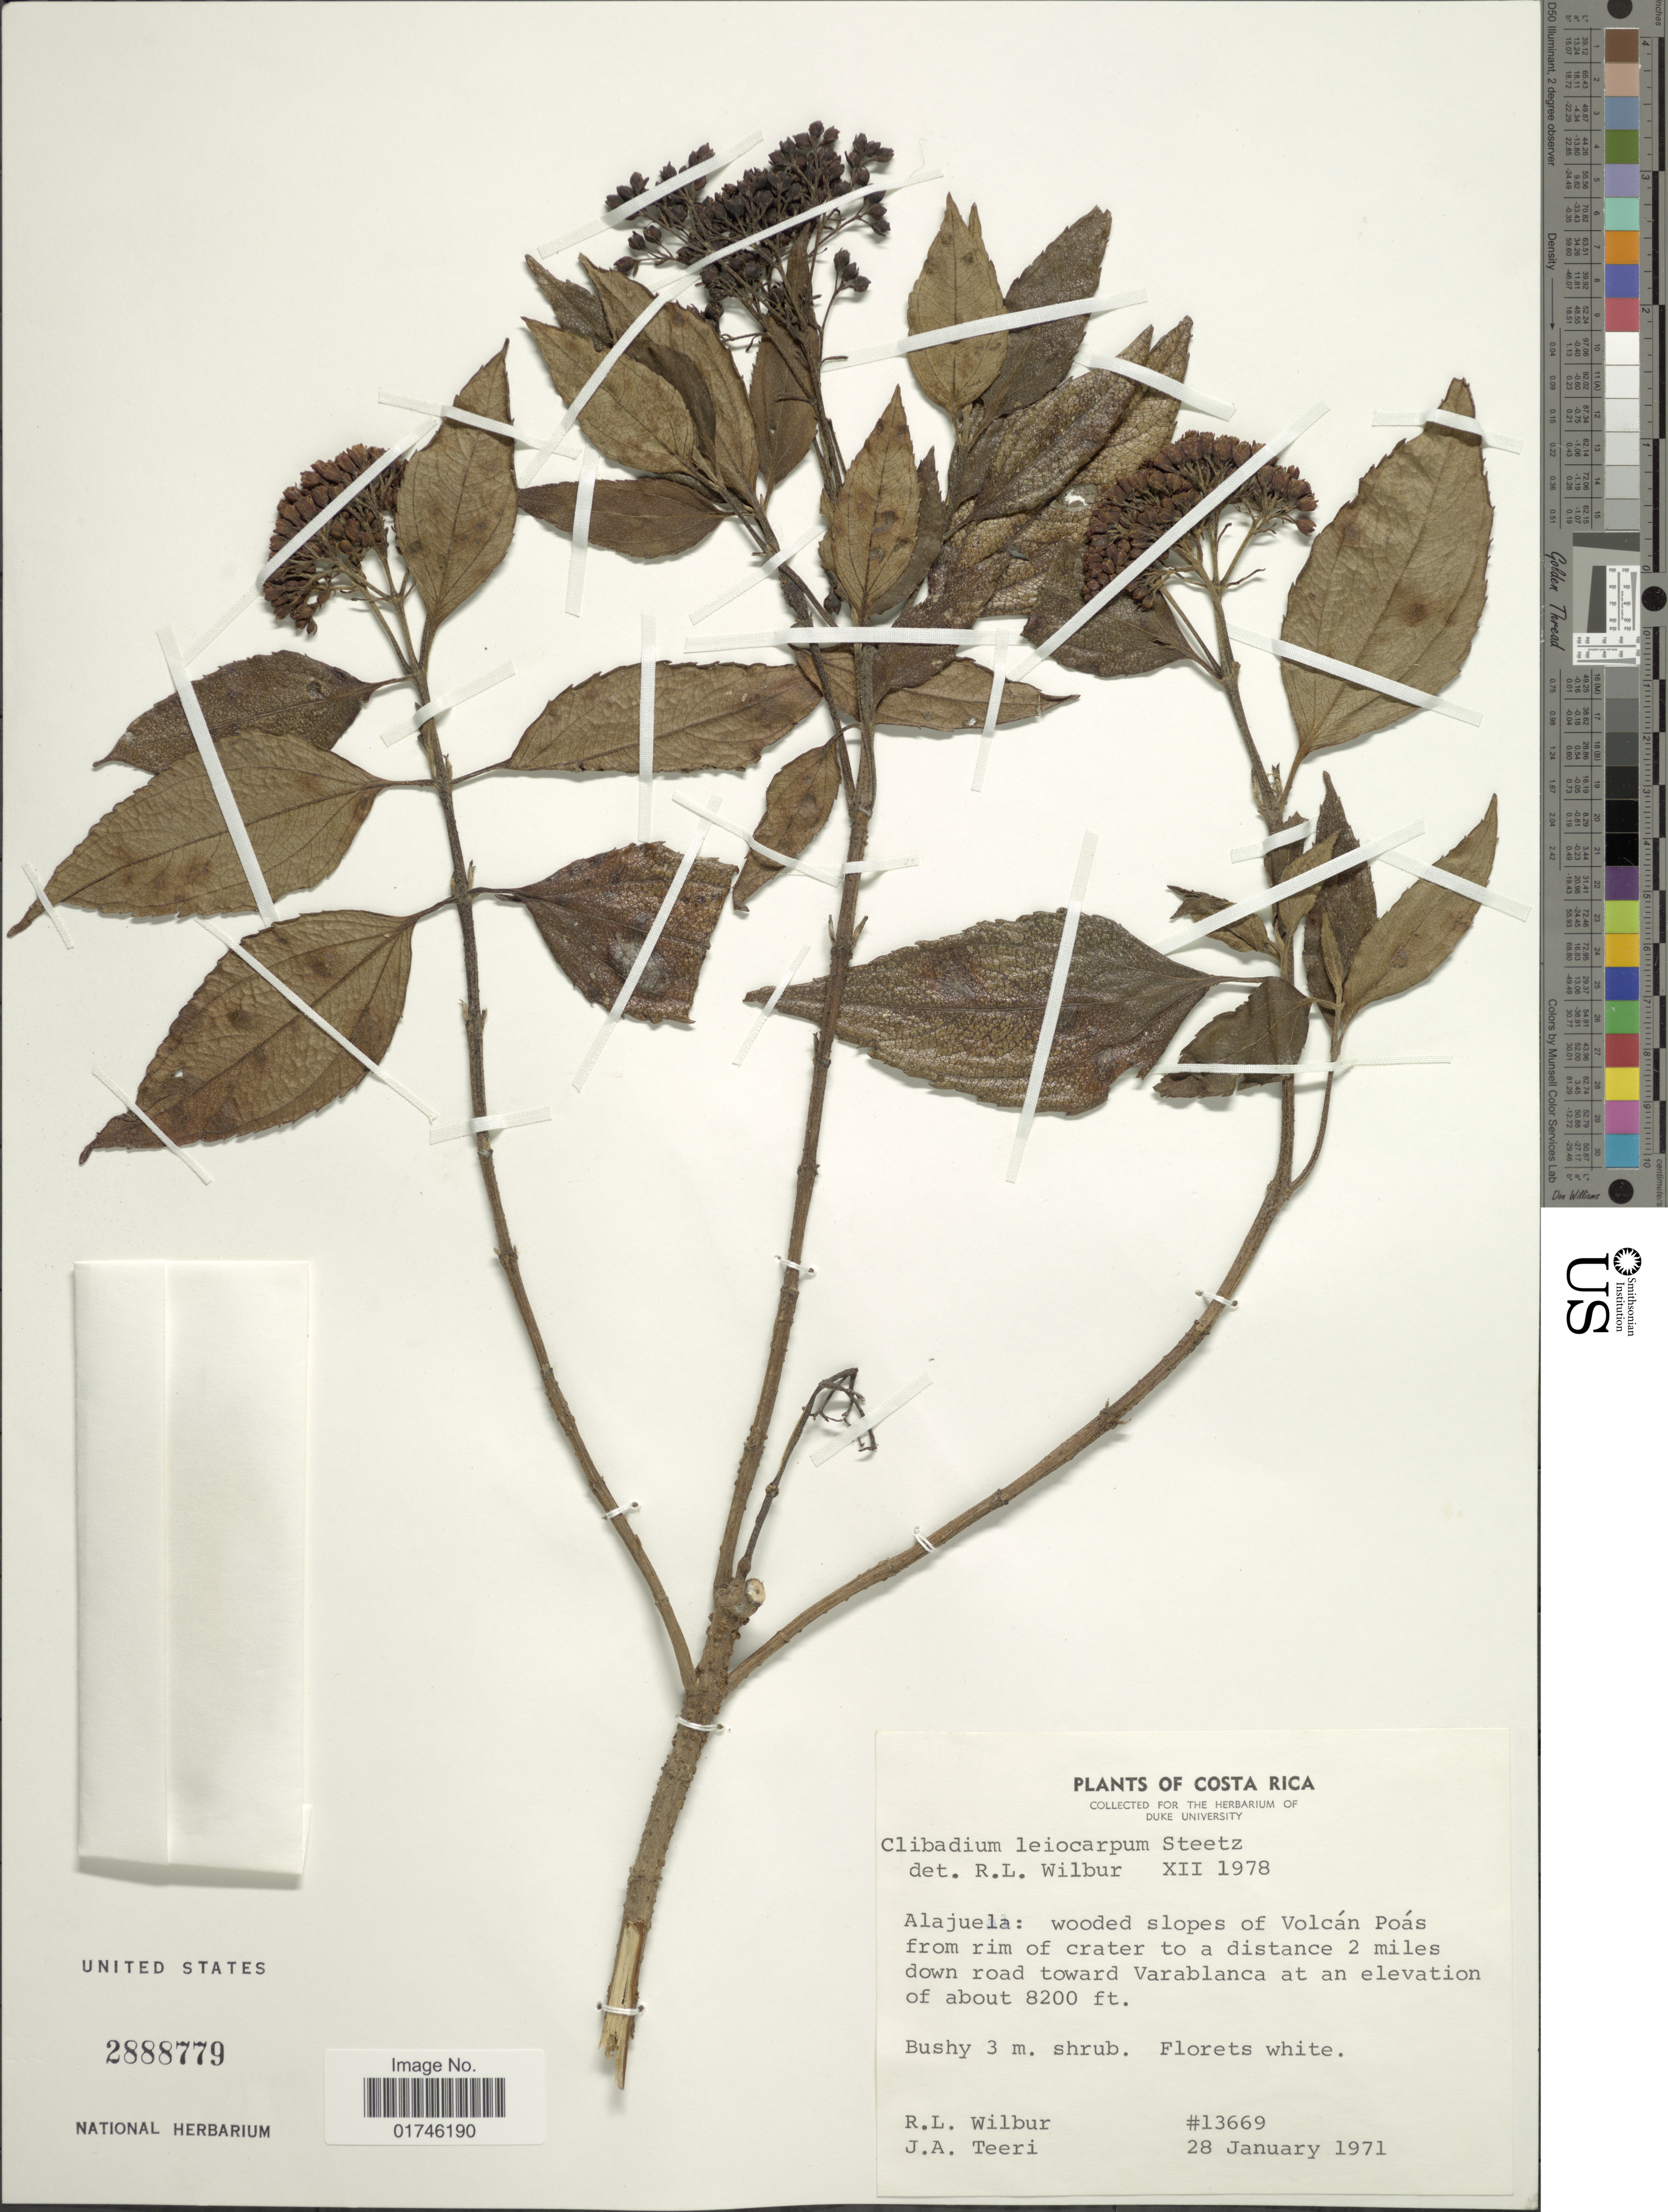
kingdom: Plantae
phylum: Tracheophyta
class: Magnoliopsida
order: Asterales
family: Asteraceae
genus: Clibadium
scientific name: Clibadium leiocarpum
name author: Steetz in Seem.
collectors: R. L. Wilbur & J. Teeri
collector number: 13669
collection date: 1971-01-28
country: Costa Rica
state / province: Alajuela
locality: Alajuela: wooded slopes of Volcan Poas from rim of crater to a distance 2 miles down road toward Varablanca .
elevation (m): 2499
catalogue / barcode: US 2888779